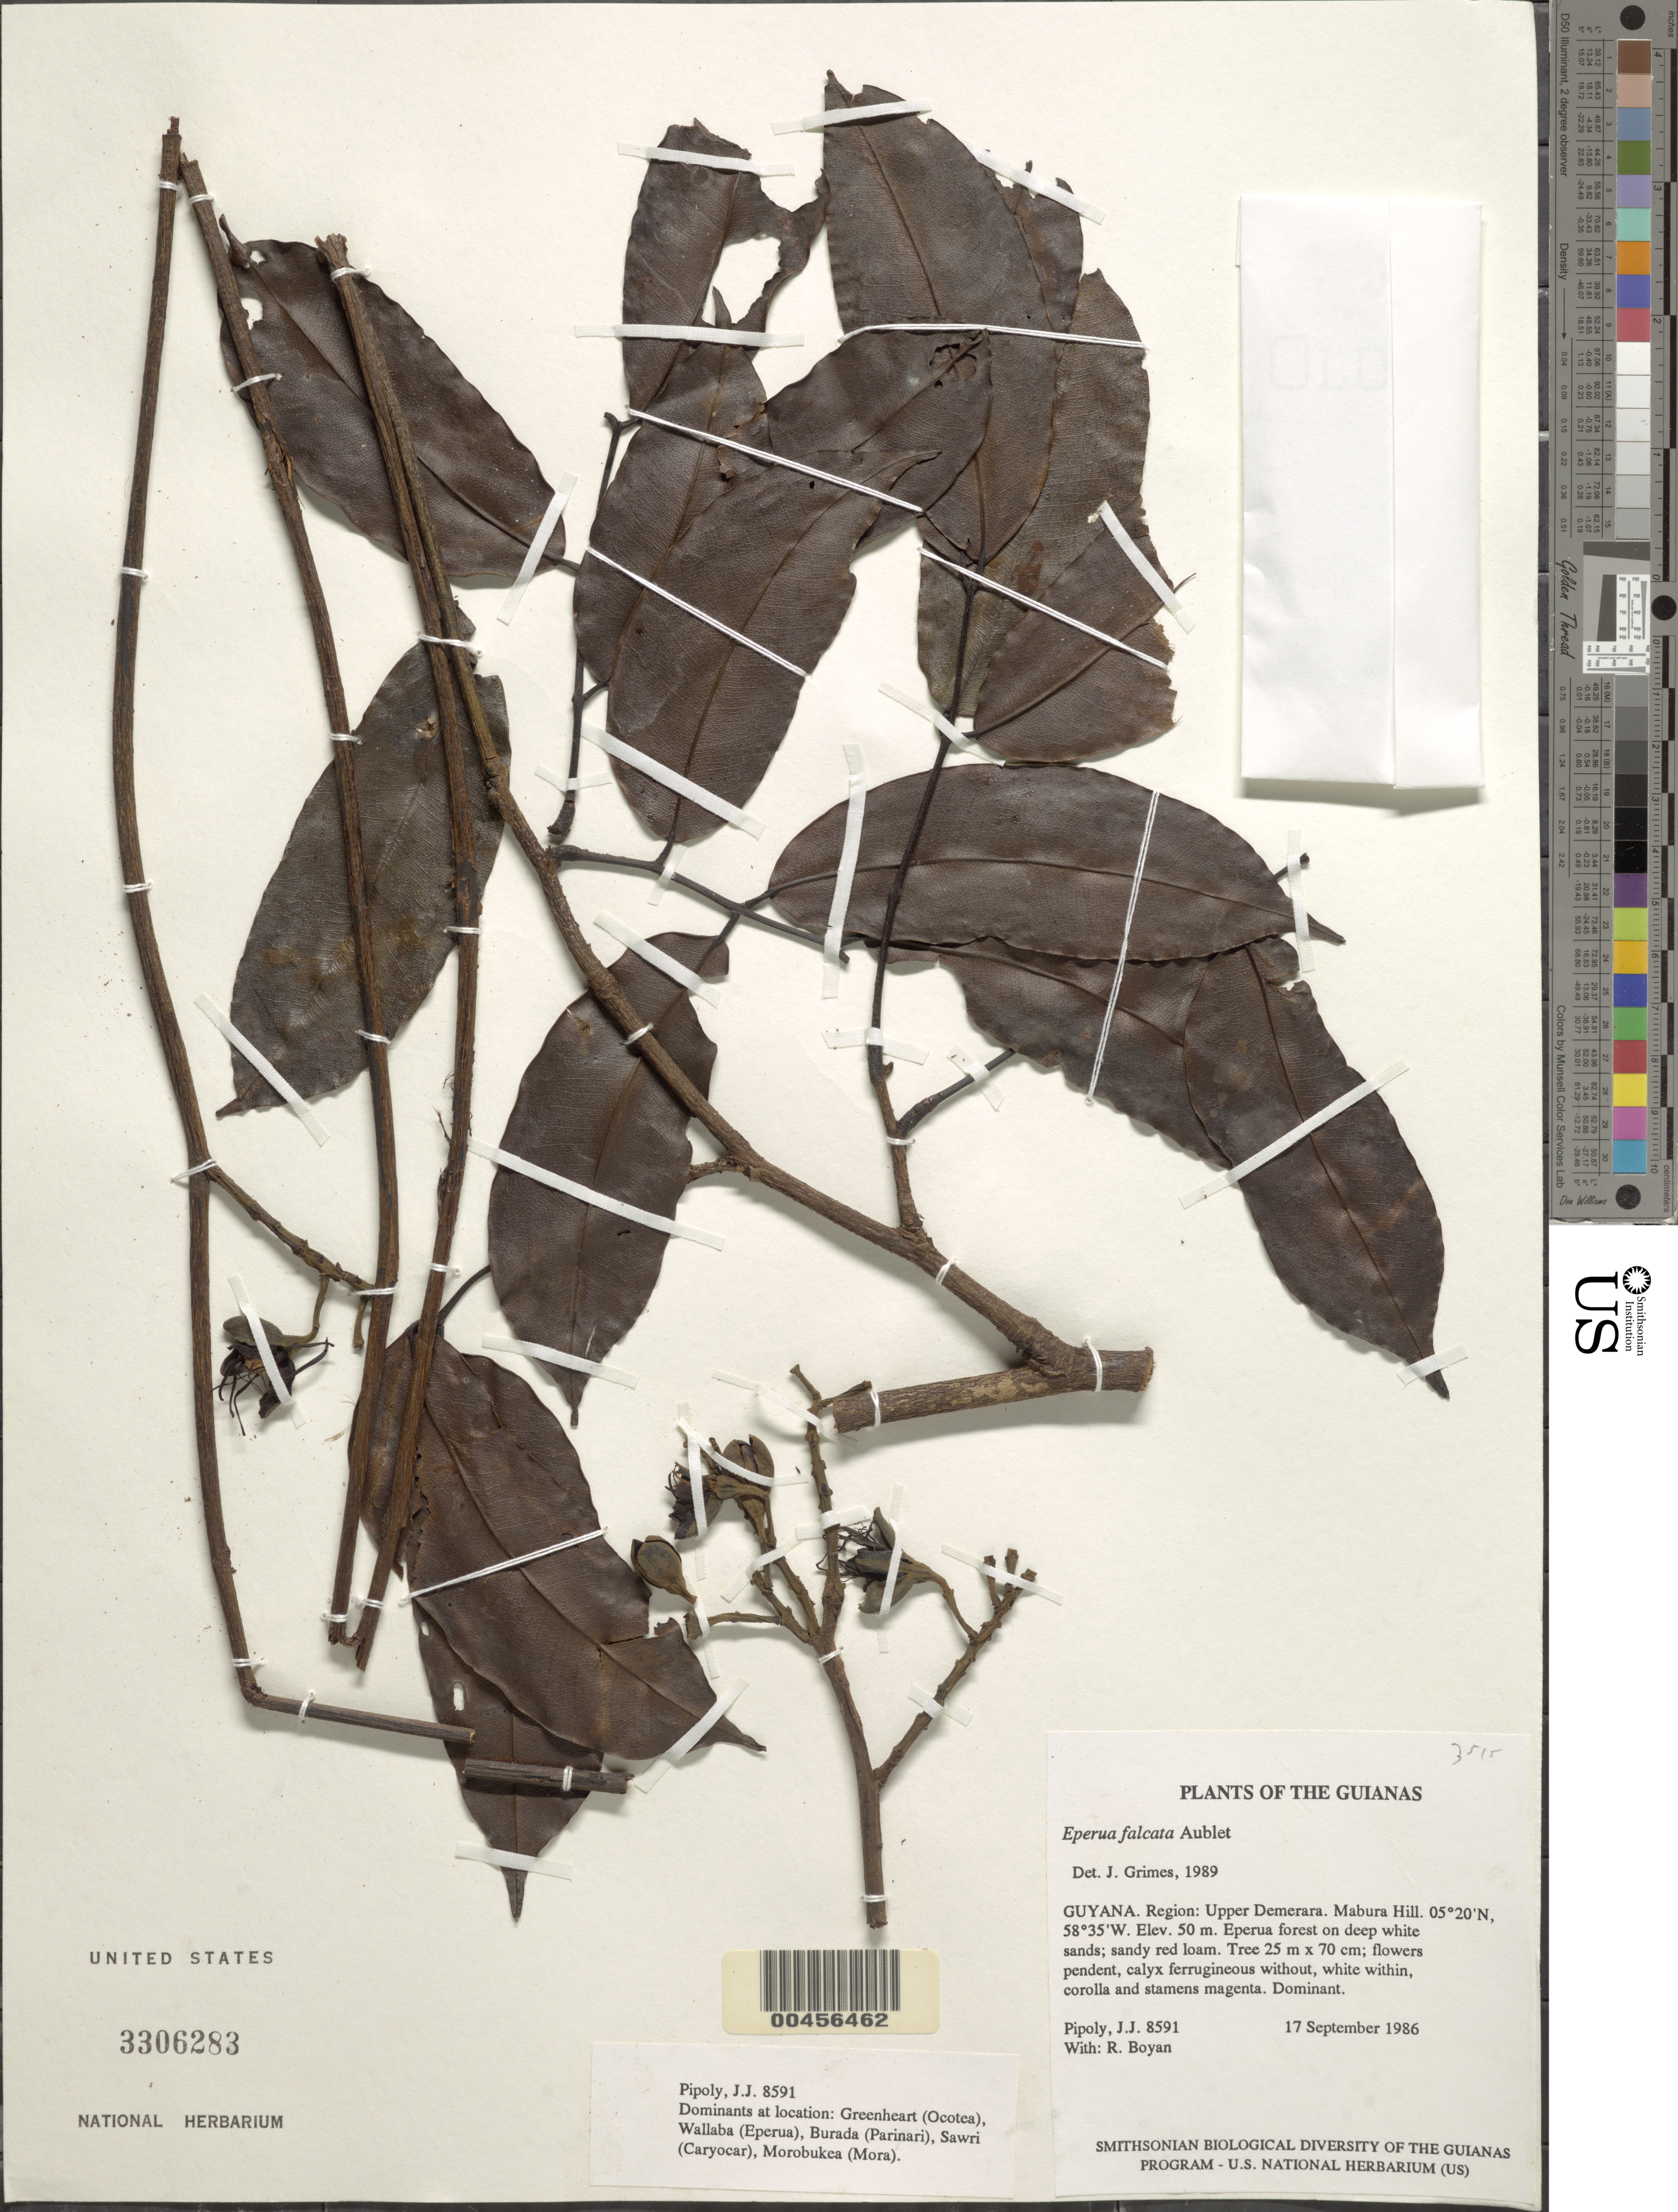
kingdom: Plantae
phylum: Tracheophyta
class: Magnoliopsida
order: Fabales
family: Fabaceae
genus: Eperua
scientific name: Eperua falcata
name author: Aubl.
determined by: Grimes, J.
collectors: J. J. Pipoly & R. Boyan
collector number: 8591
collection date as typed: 17 September 1986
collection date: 1986-09-17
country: Guyana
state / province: U. Demerara-Berbice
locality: Mabura Hill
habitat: Eperua forest on deep white sands; sandy red loam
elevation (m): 50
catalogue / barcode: US 3306283